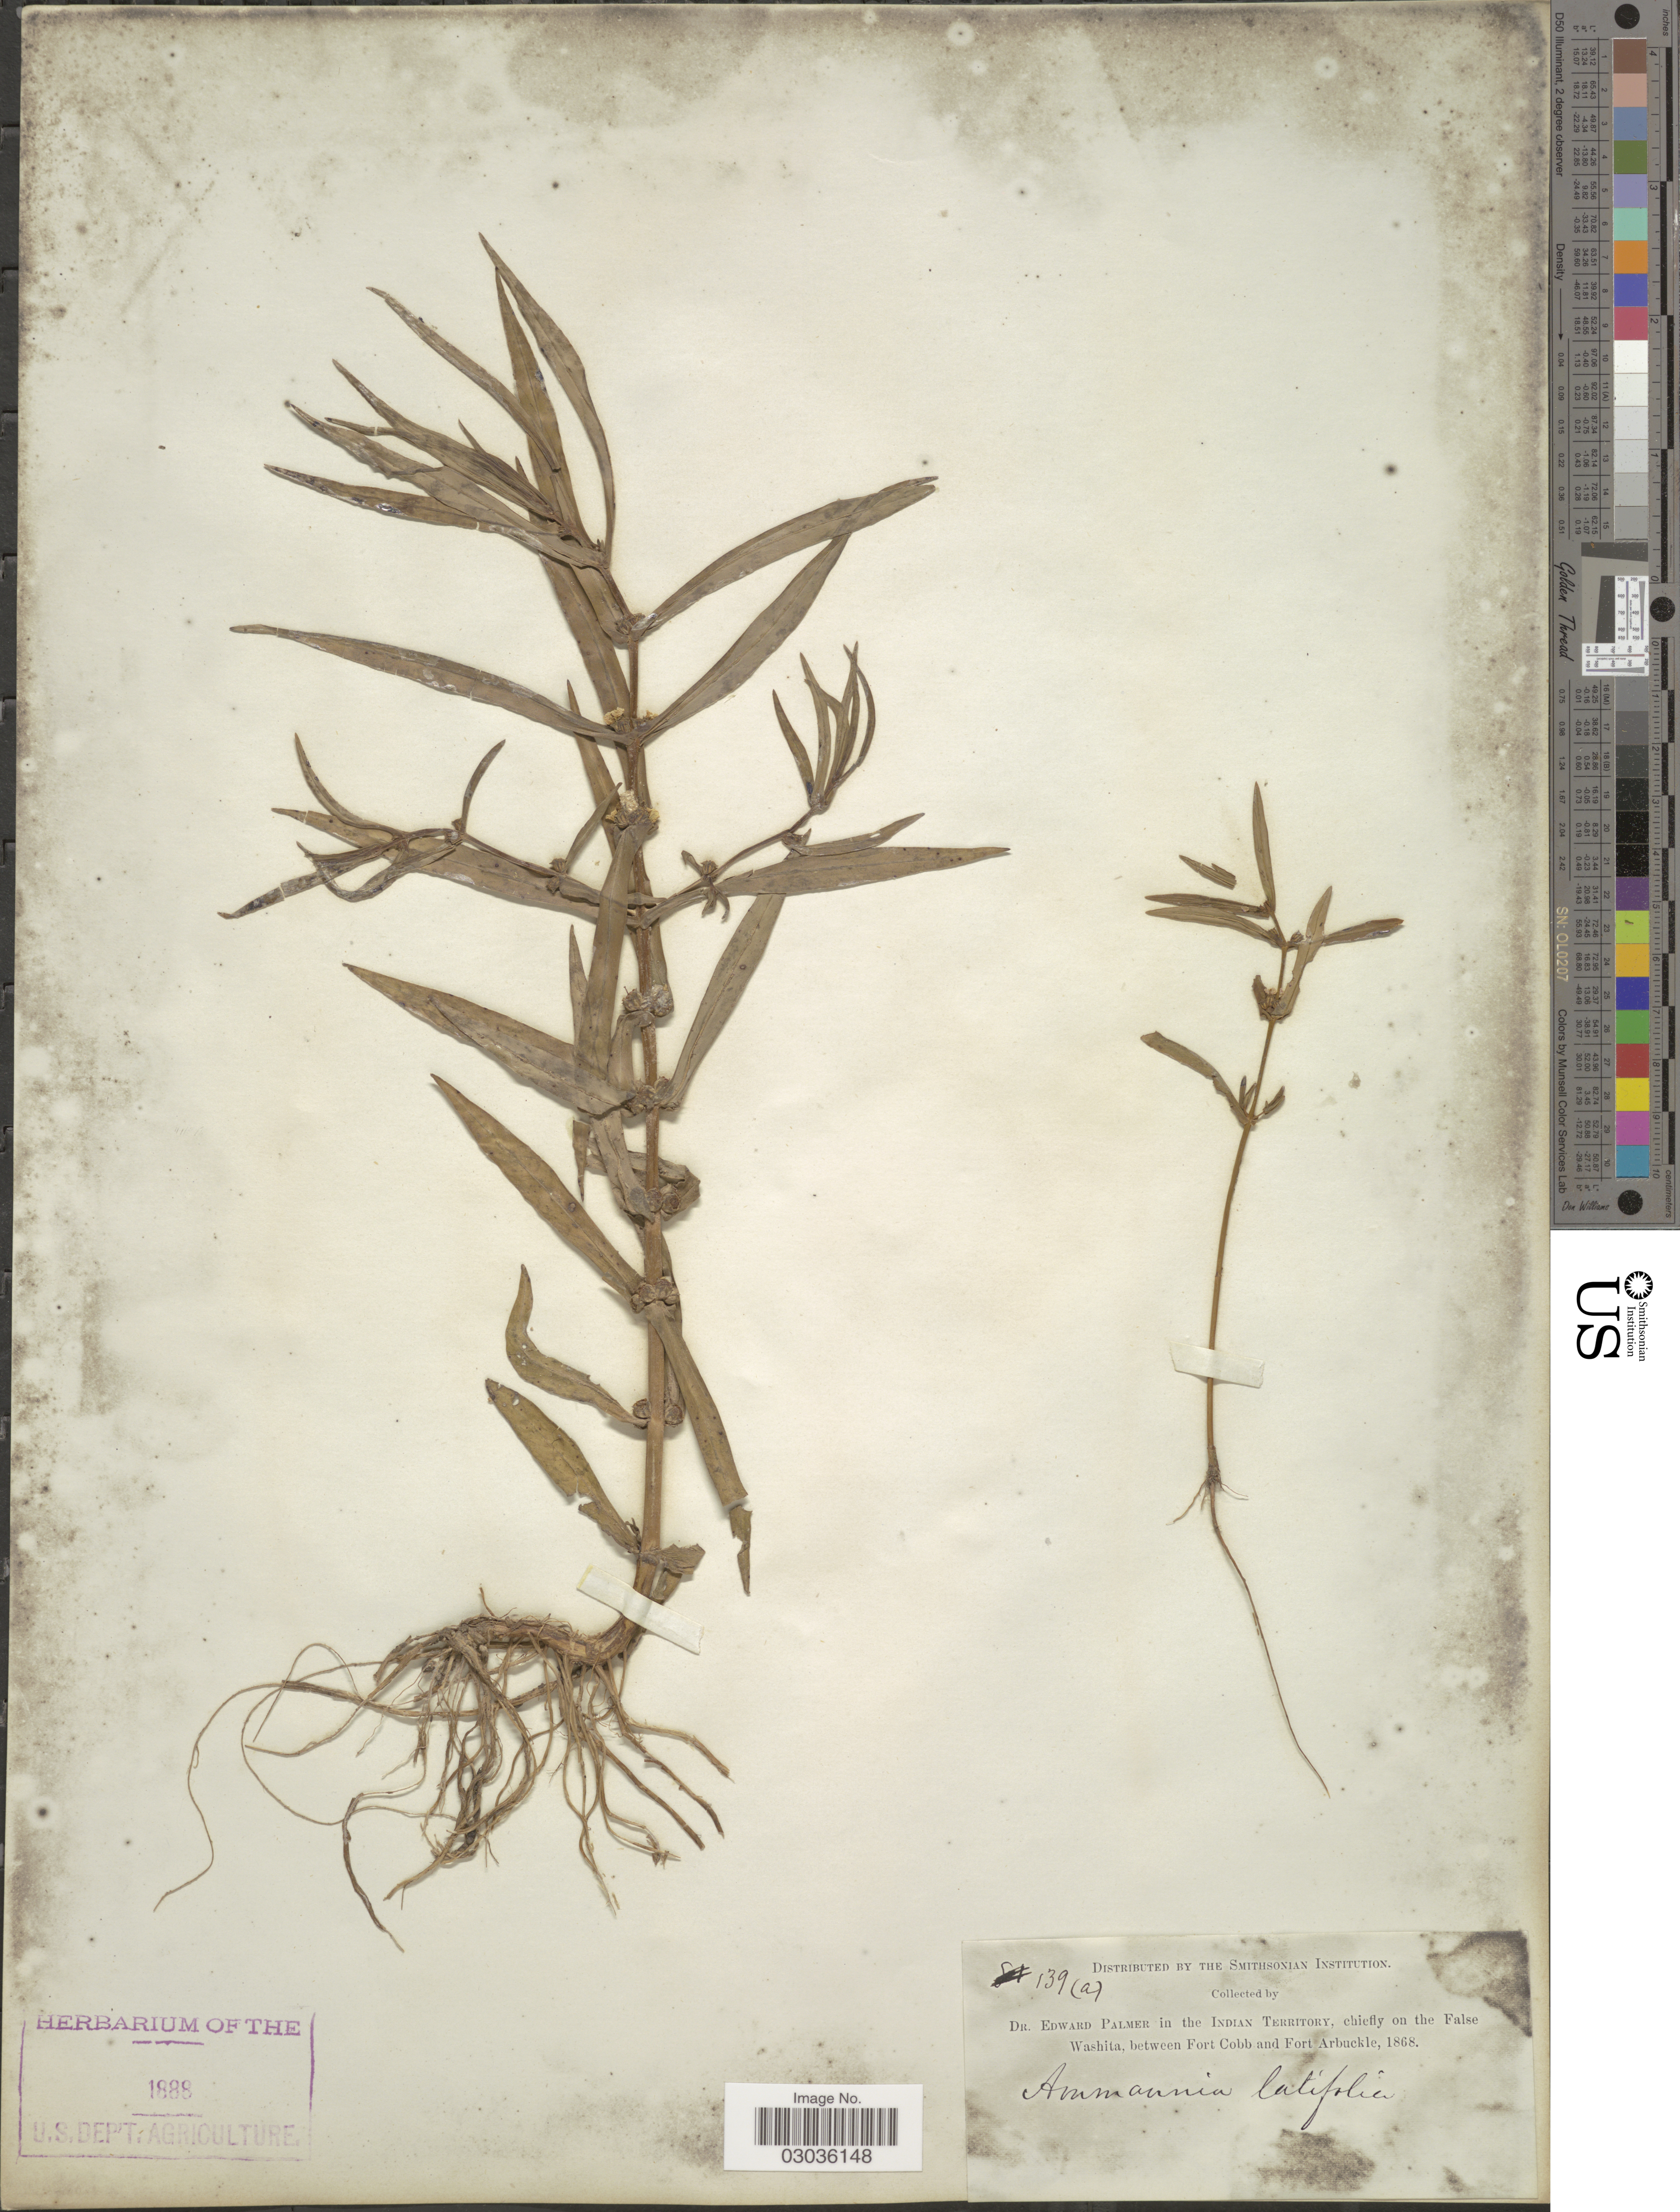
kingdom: Plantae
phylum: Tracheophyta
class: Magnoliopsida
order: Myrtales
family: Lythraceae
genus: Ammannia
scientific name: Ammannia coccinea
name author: Rottb.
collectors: E. Palmer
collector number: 139a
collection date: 1868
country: United States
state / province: Oklahoma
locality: In the Indian Territory, chiefly on the False Washita, between Fort Cobb and Fort Arbuckle.